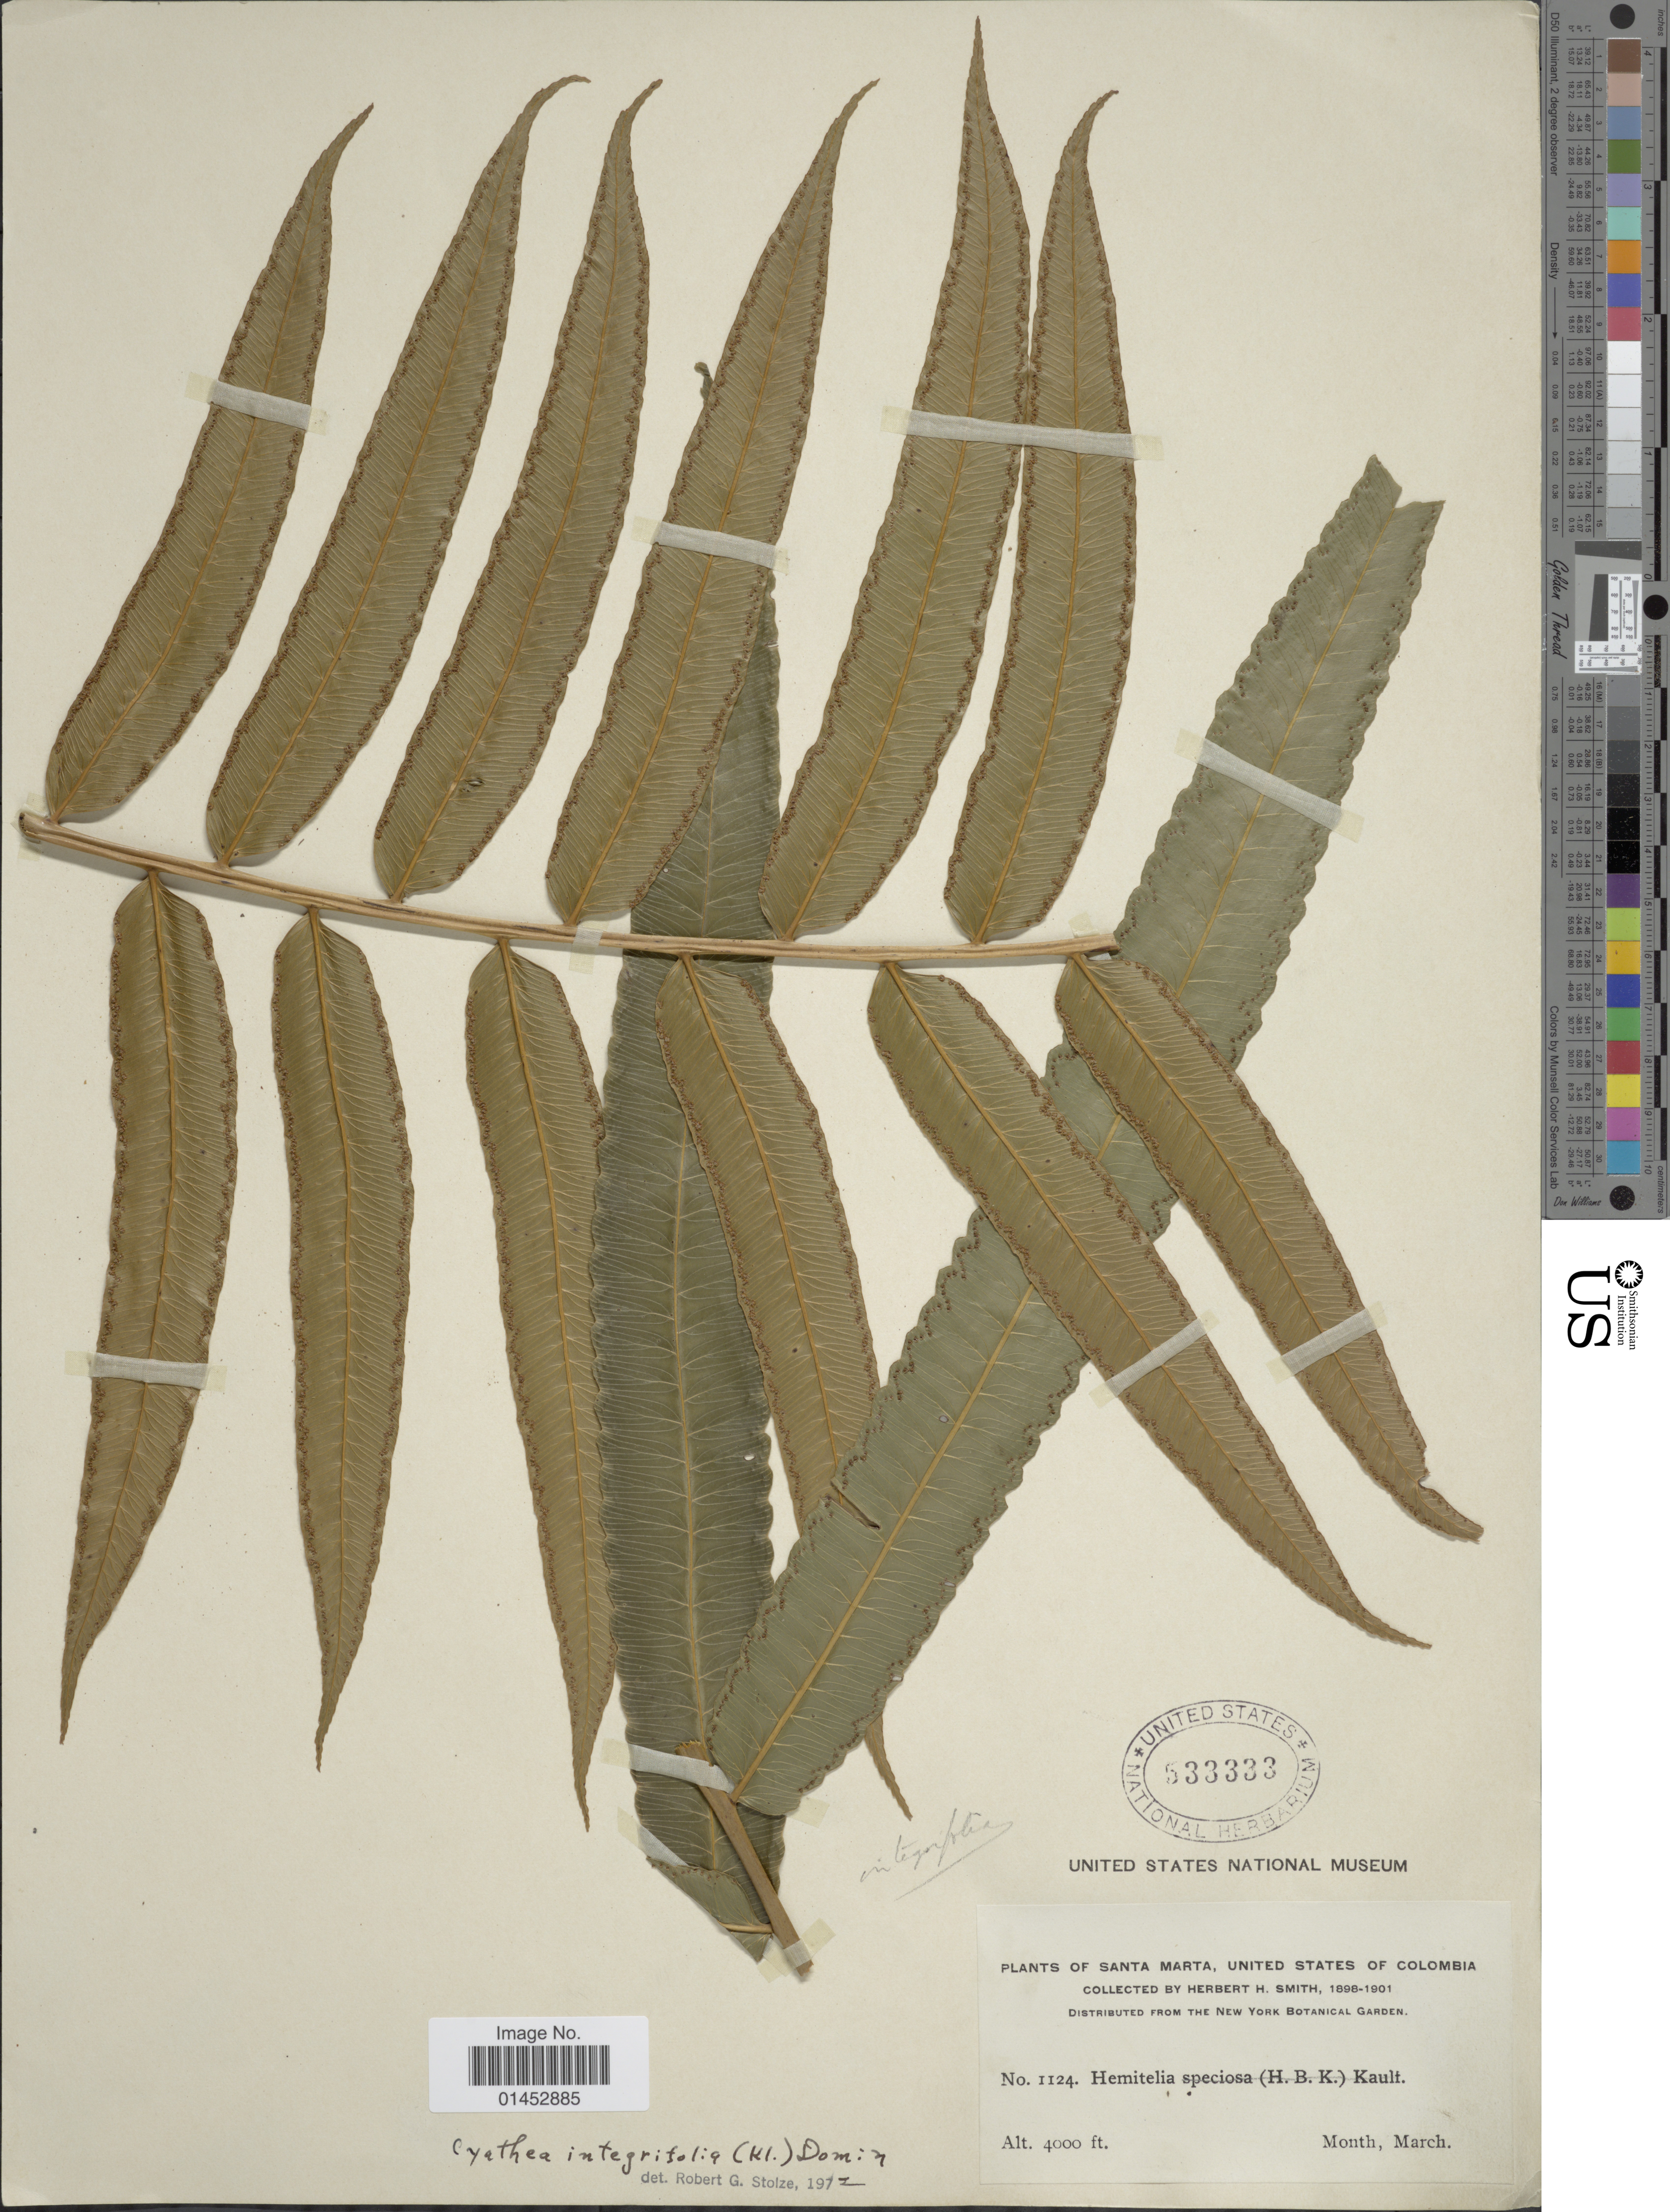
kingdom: Plantae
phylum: Tracheophyta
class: Polypodiopsida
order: Cyatheales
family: Cyatheaceae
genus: Cyathea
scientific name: Cyathea speciosa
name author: Humb. & Bonpl. ex Willd.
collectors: Herbert H. Smith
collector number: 1124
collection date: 1898-03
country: Colombia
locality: Santa Marta, United States of Colombia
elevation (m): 1219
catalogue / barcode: US 533333